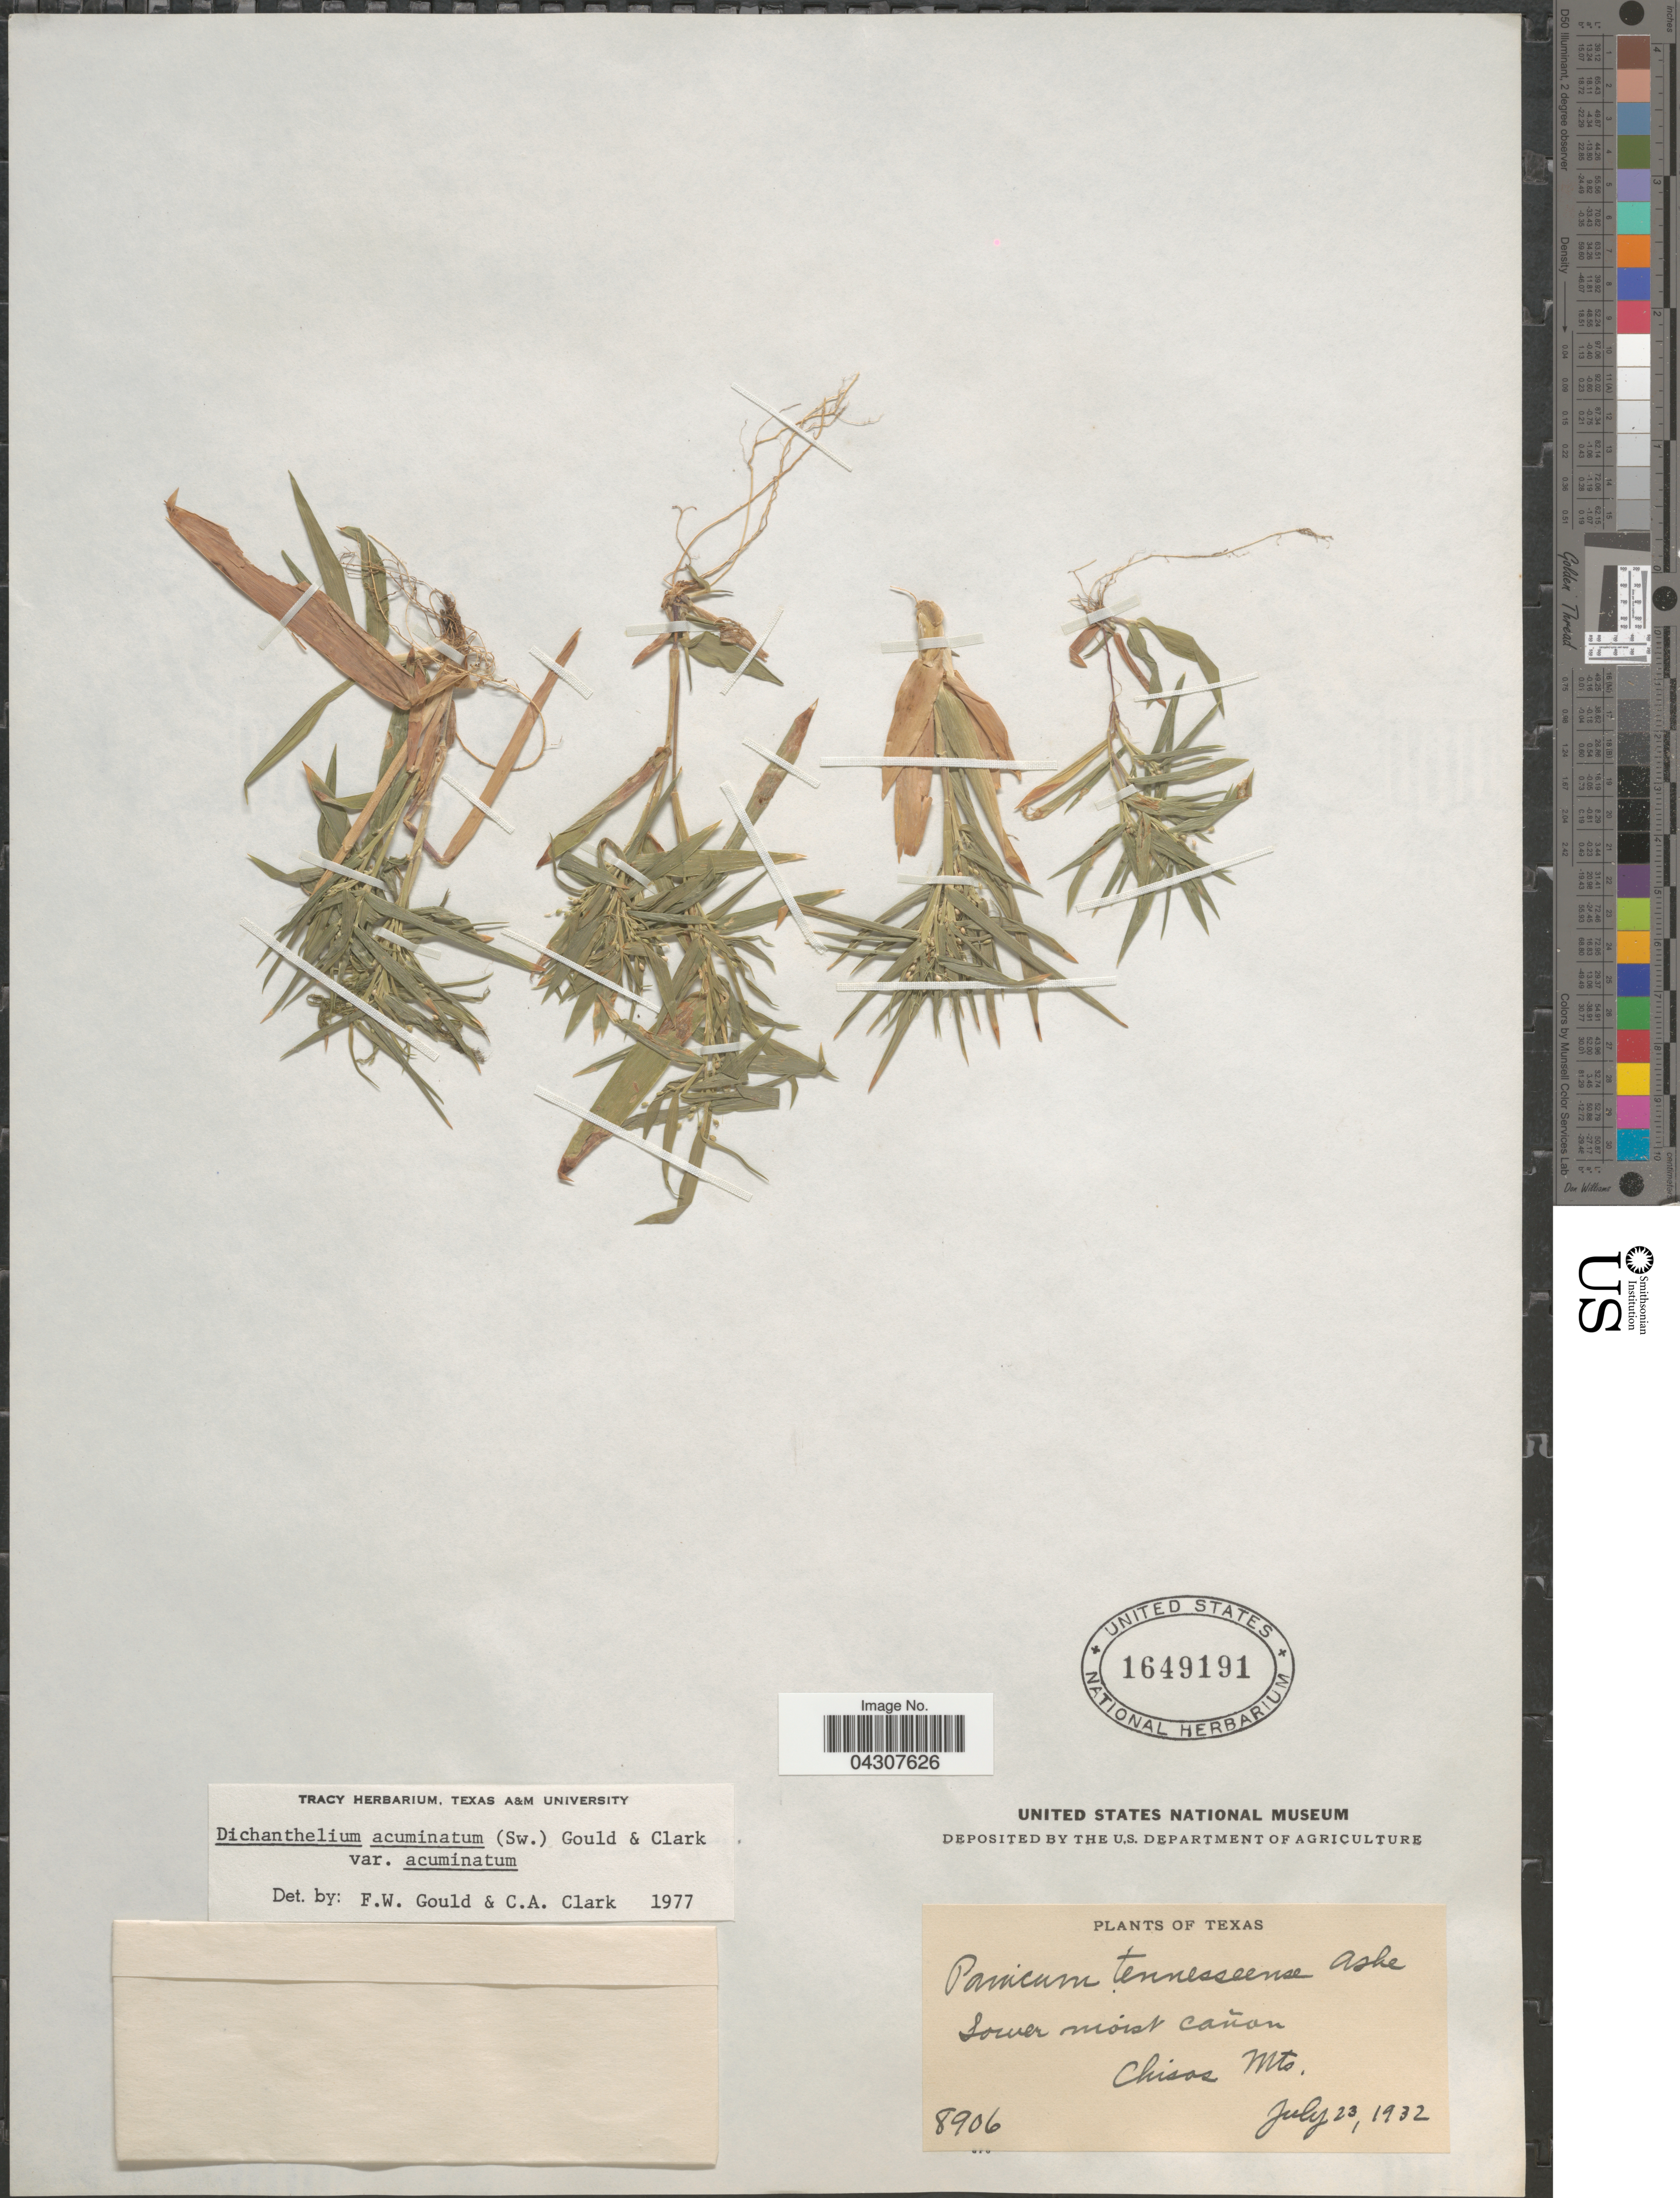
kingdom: Plantae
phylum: Tracheophyta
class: Liliopsida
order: Poales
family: Poaceae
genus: Dichanthelium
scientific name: Dichanthelium acuminatum var. acuminatum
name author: (Sw.) Gould & C.A. Clark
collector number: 8906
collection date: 1932-07-23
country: United States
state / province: Texas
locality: Lower moist cañon. Chisos Mts.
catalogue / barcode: US 1649191